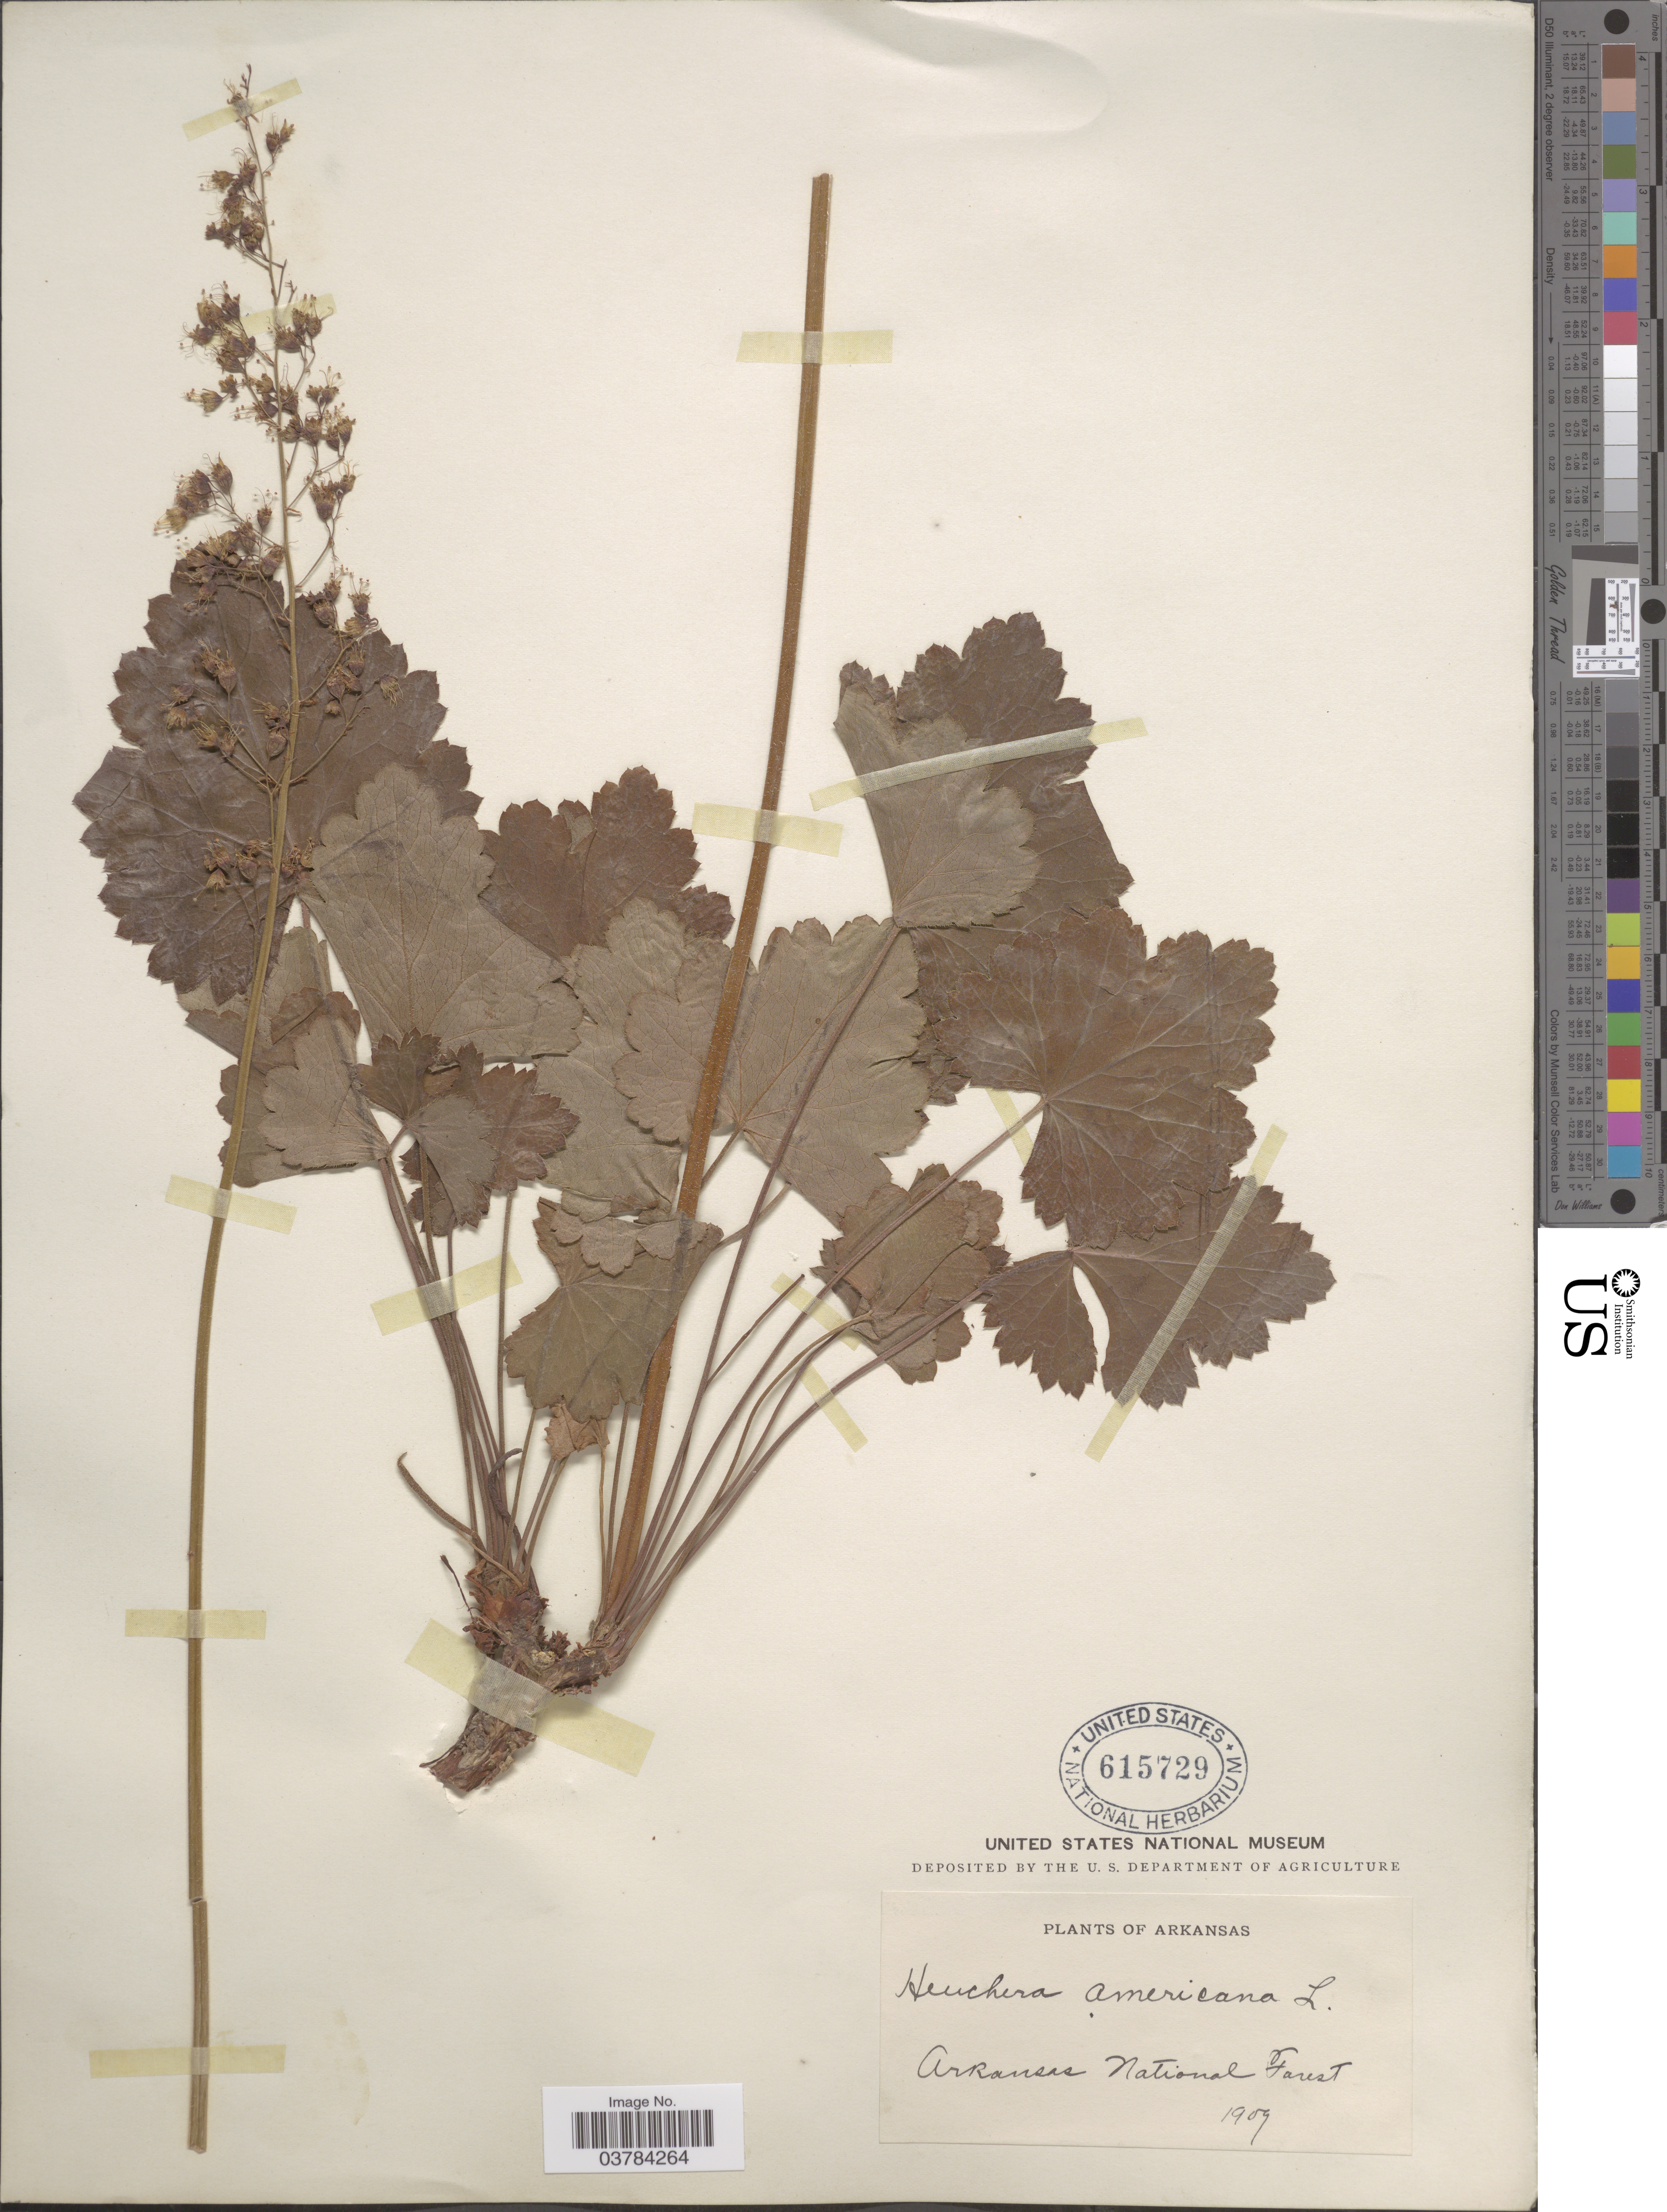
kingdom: Plantae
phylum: Tracheophyta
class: Magnoliopsida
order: Saxifragales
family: Saxifragaceae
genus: Heuchera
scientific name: Heuchera americana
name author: L.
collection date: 1909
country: United States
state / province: Alaska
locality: Arkansas National Forest.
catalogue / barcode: US 615729